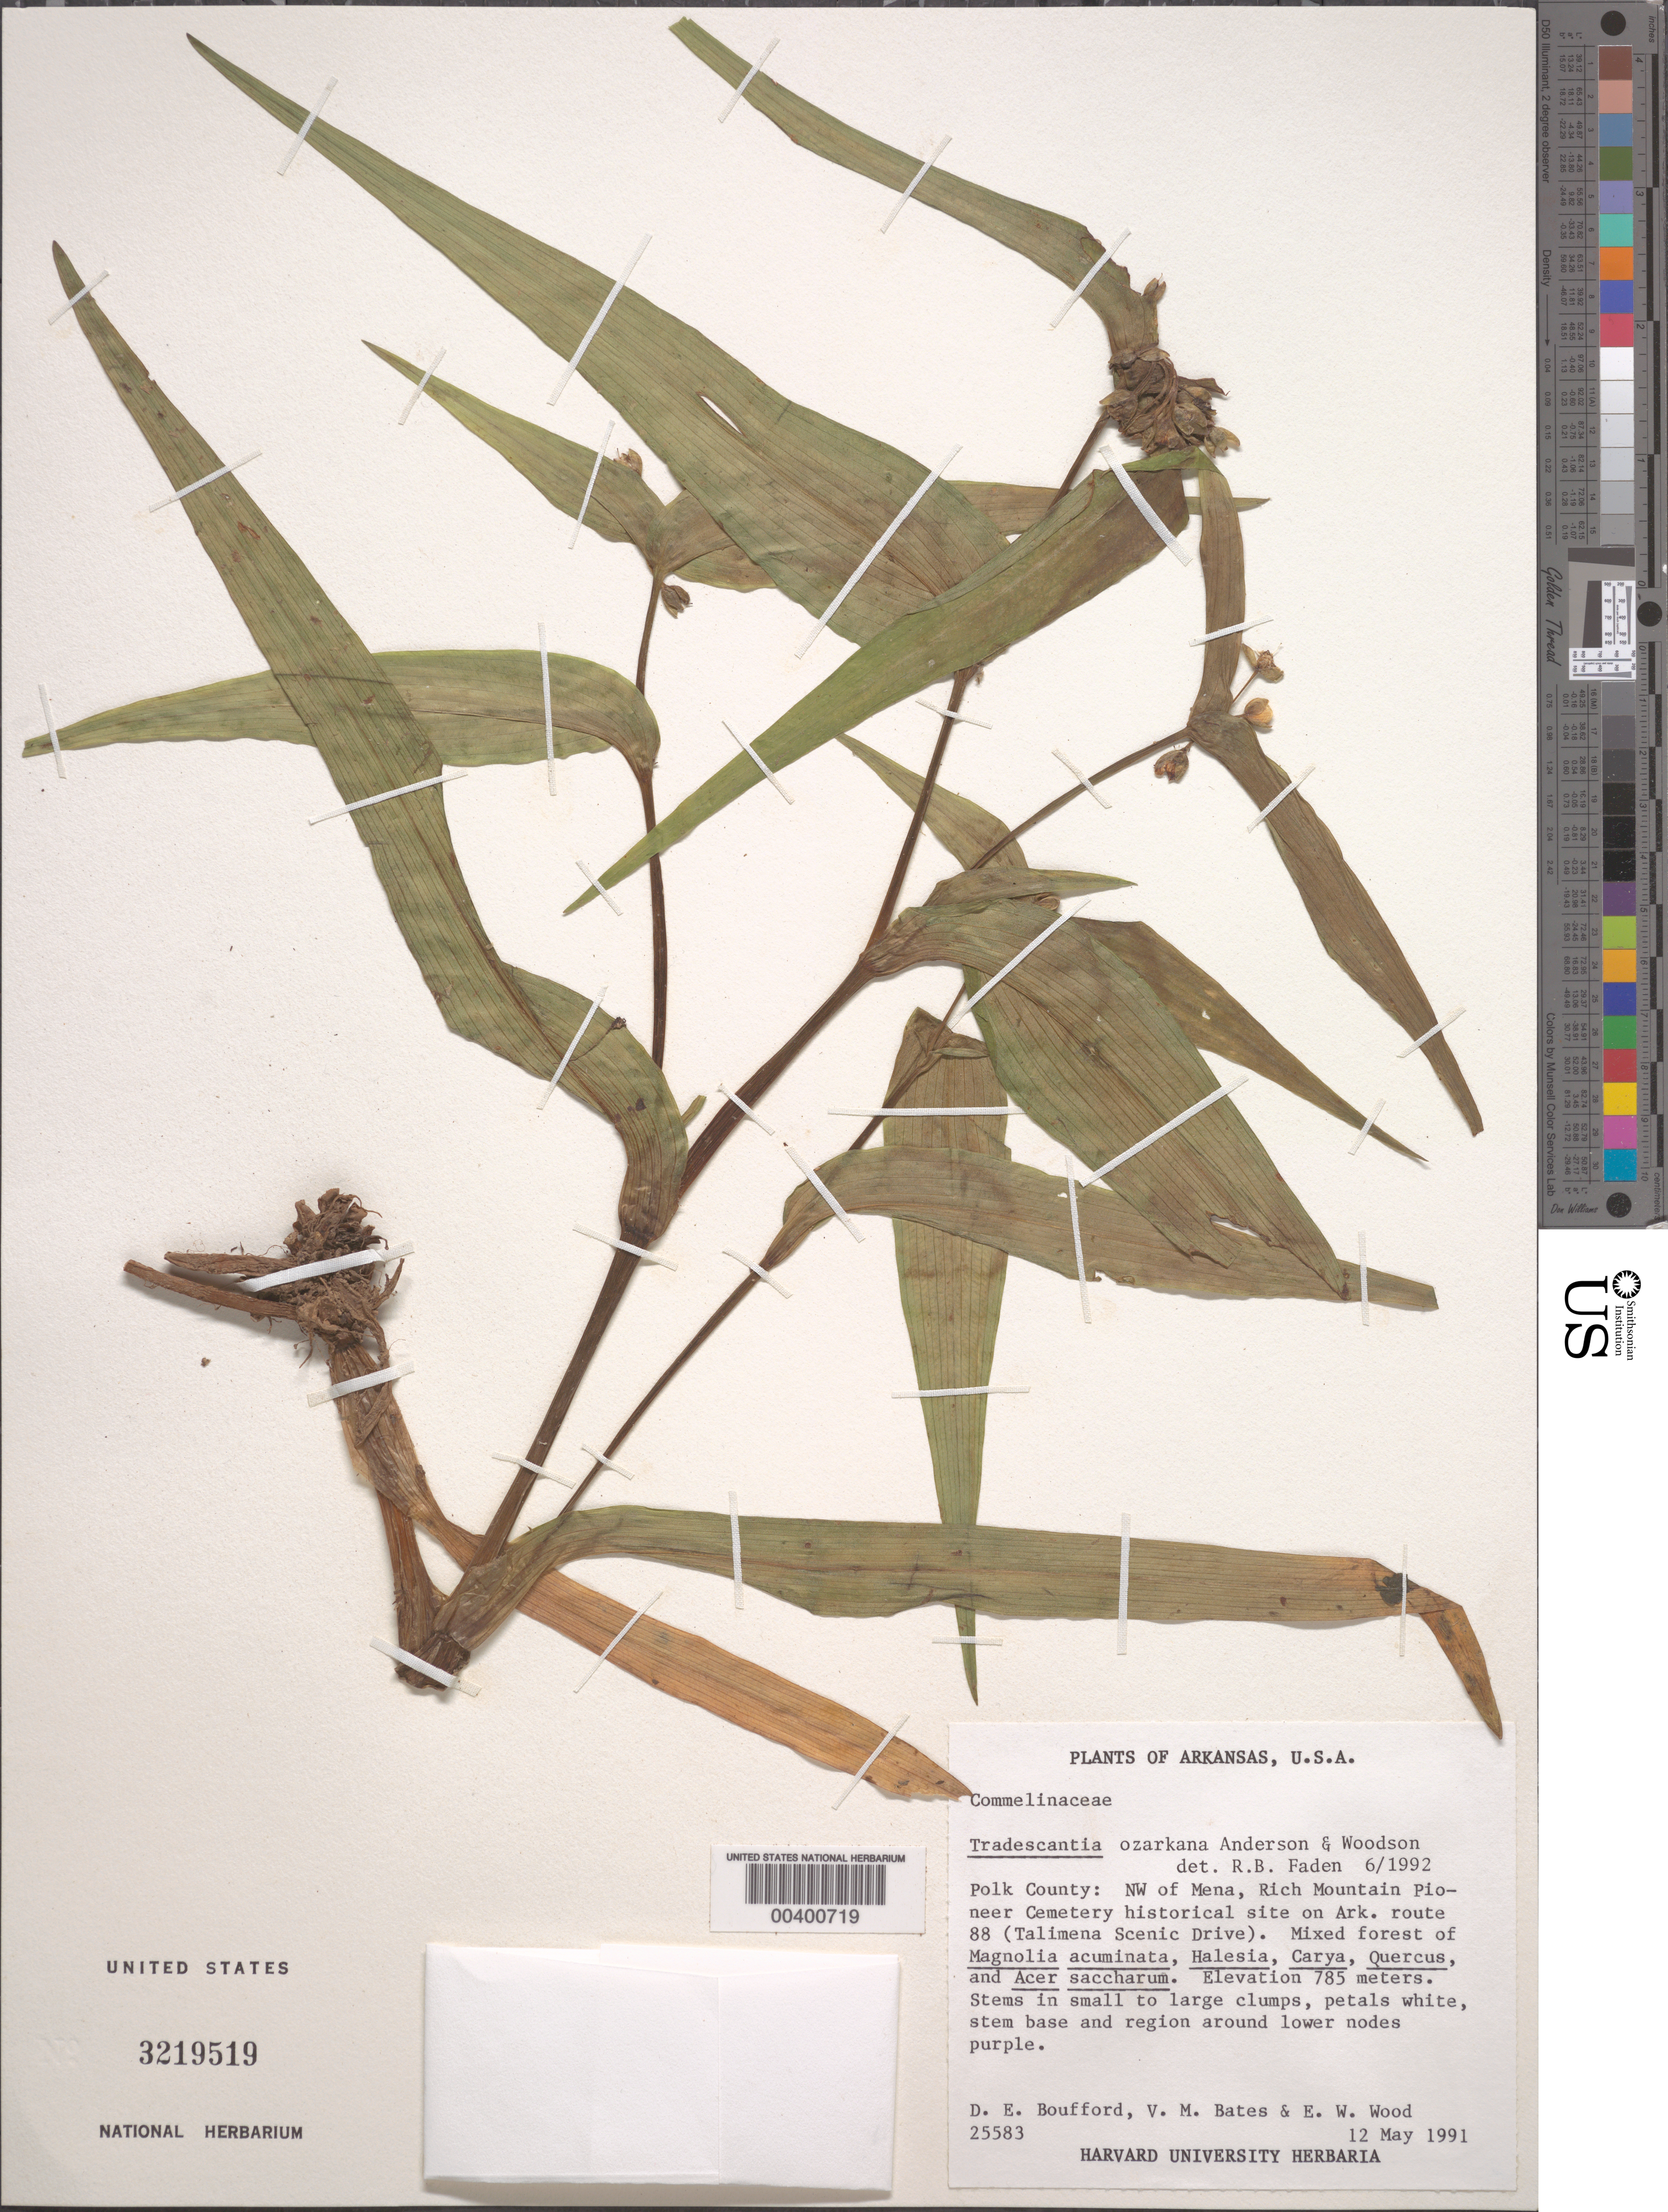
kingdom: Plantae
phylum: Tracheophyta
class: Liliopsida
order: Commelinales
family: Commelinaceae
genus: Tradescantia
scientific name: Tradescantia hirsuticaulis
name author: Small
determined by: Faden, Robert B., (US), Smithsonian Institution - National Museum of Natural History (UNITED STATES)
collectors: D. E. Boufford, V. Bates & E. Wood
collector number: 25583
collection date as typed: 12 May 1991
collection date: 1991-05-12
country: United States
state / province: Arkansas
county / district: Polk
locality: W of mena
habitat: Mixed forest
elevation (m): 785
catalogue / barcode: US 3219519